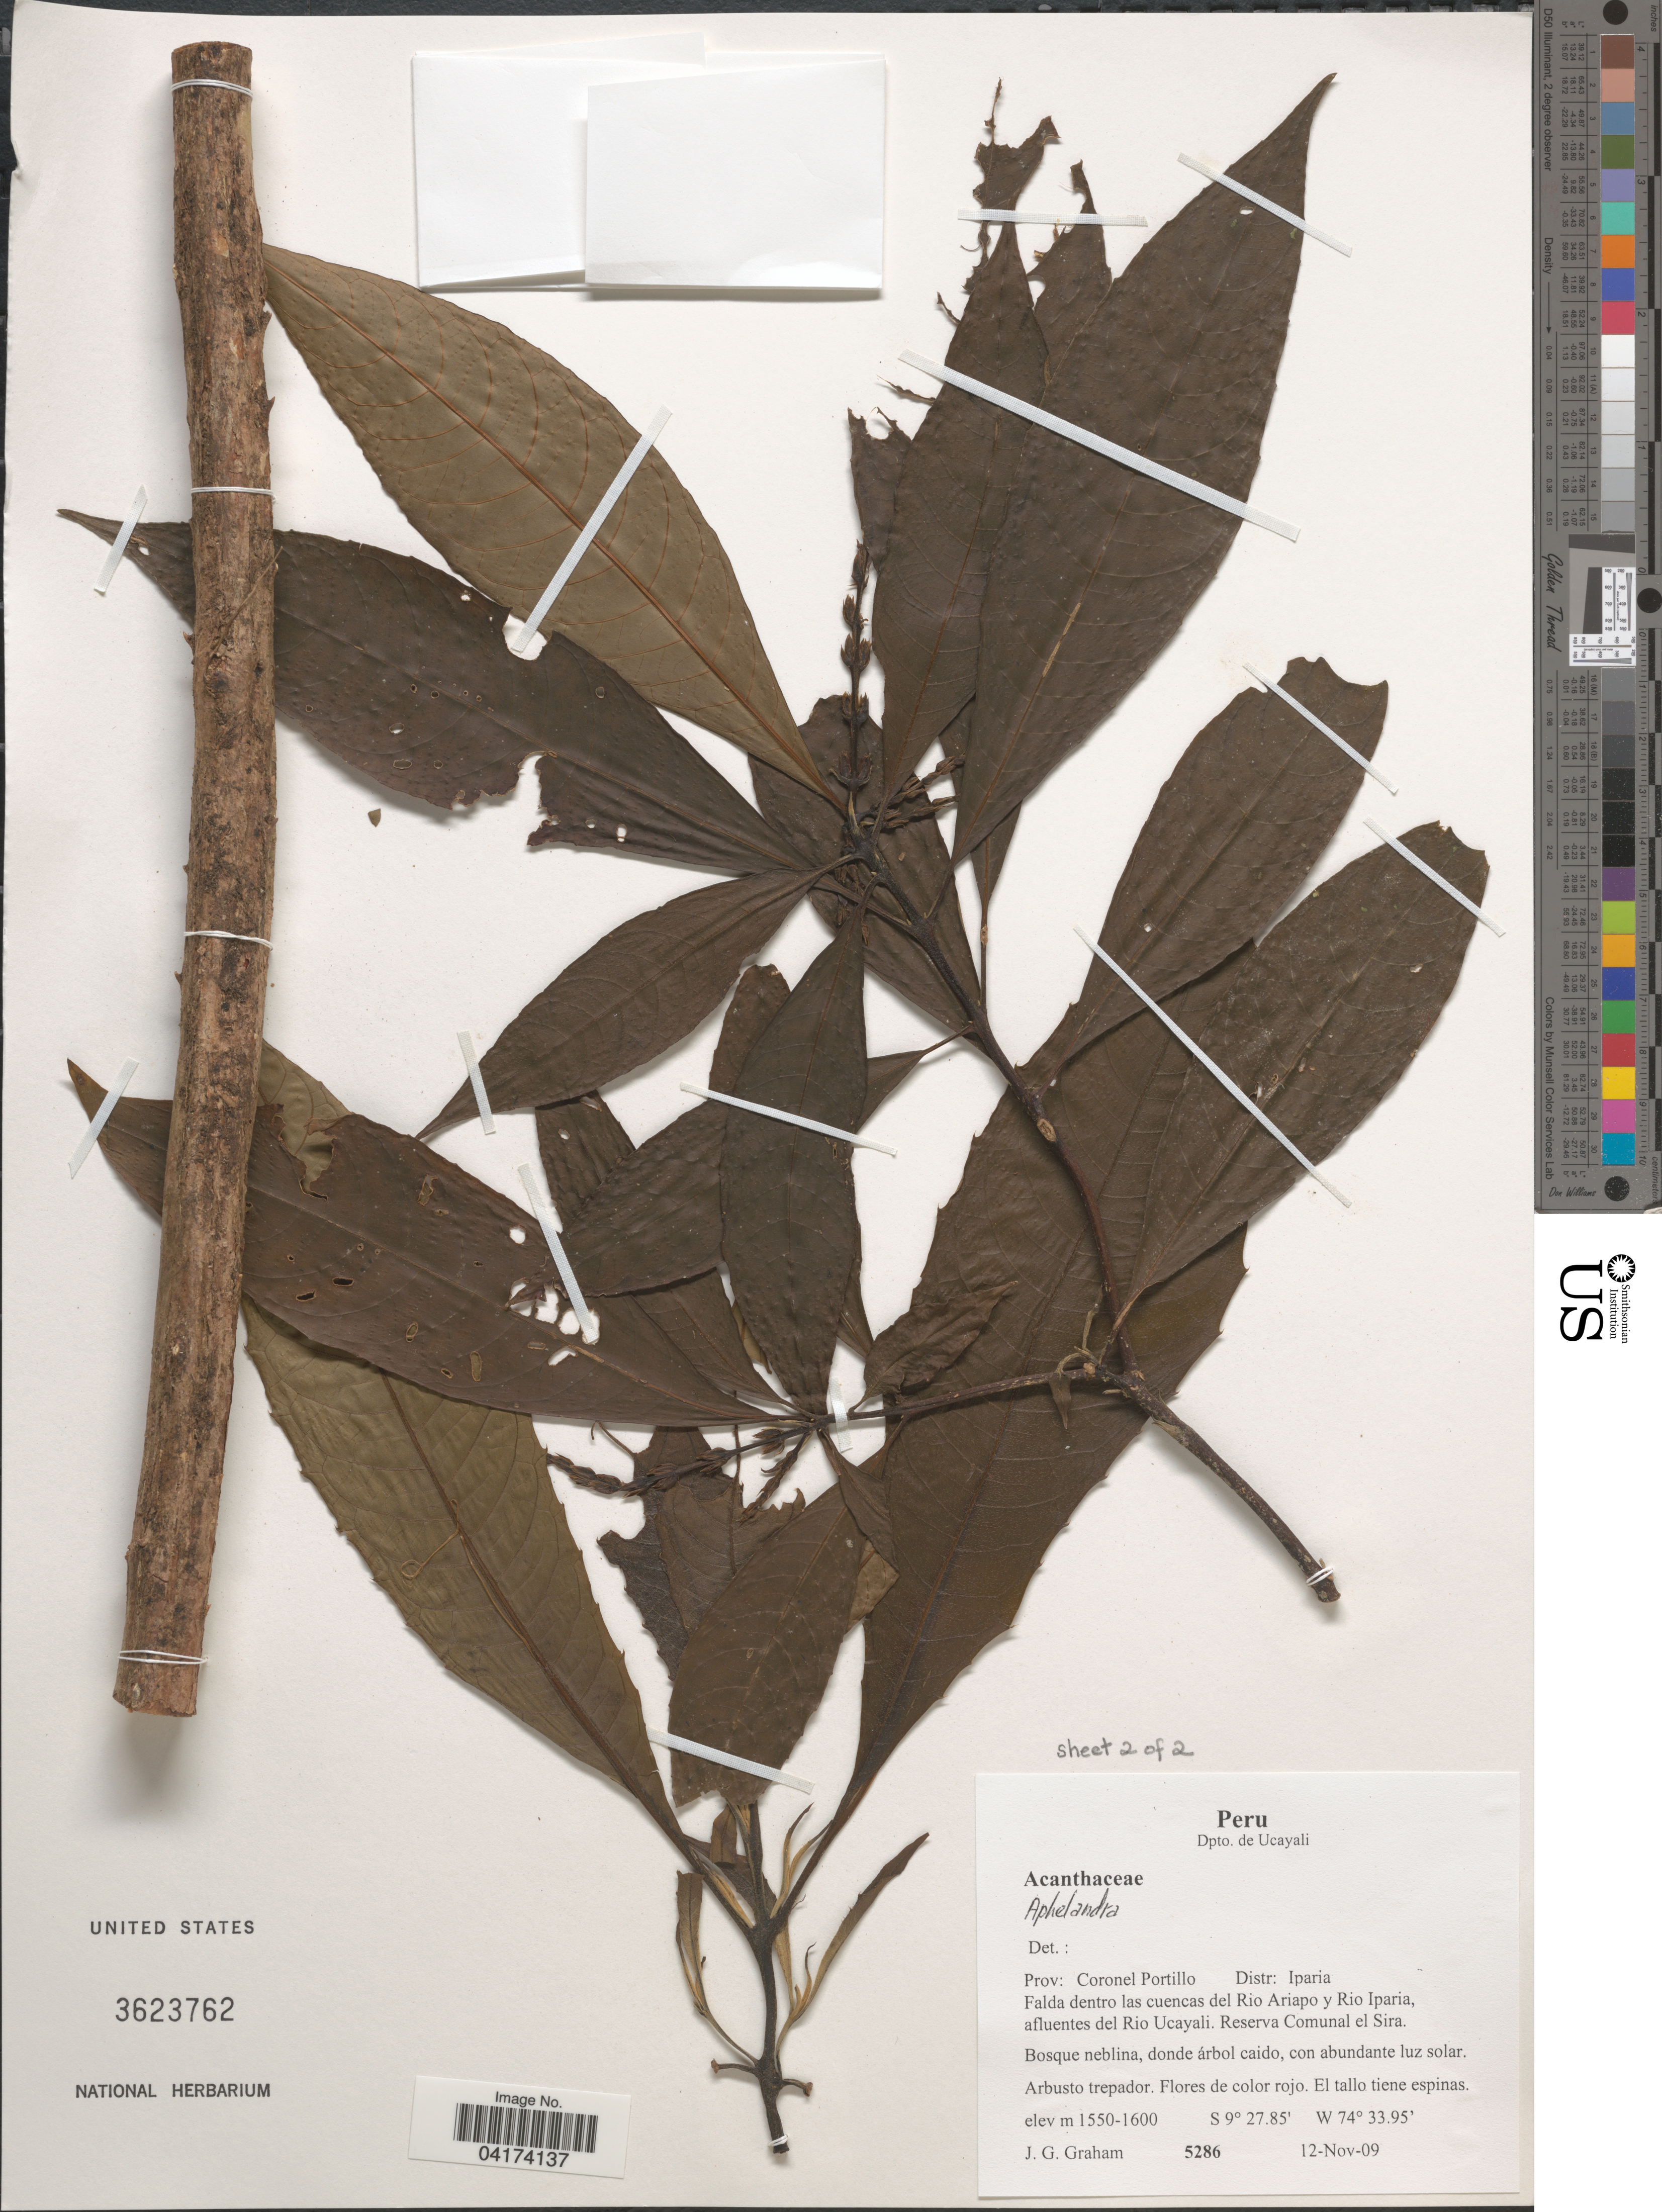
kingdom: Plantae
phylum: Tracheophyta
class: Magnoliopsida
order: Lamiales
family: Acanthaceae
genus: Aphelandra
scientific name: Aphelandra sp.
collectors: J. Graham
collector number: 5286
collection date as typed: Transcribed d/m/y: 12/11/9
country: Peru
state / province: Ucayali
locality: Dpto. de Ucayali. Prov: Coronel Portillo. Distr: Iparia. Falda dentro las cuencas del Rio Ariapo y Rio Iparia, afluentes del Rio Ucayali. Reserva Comunal el Sira.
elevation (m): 1550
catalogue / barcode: US 3623762